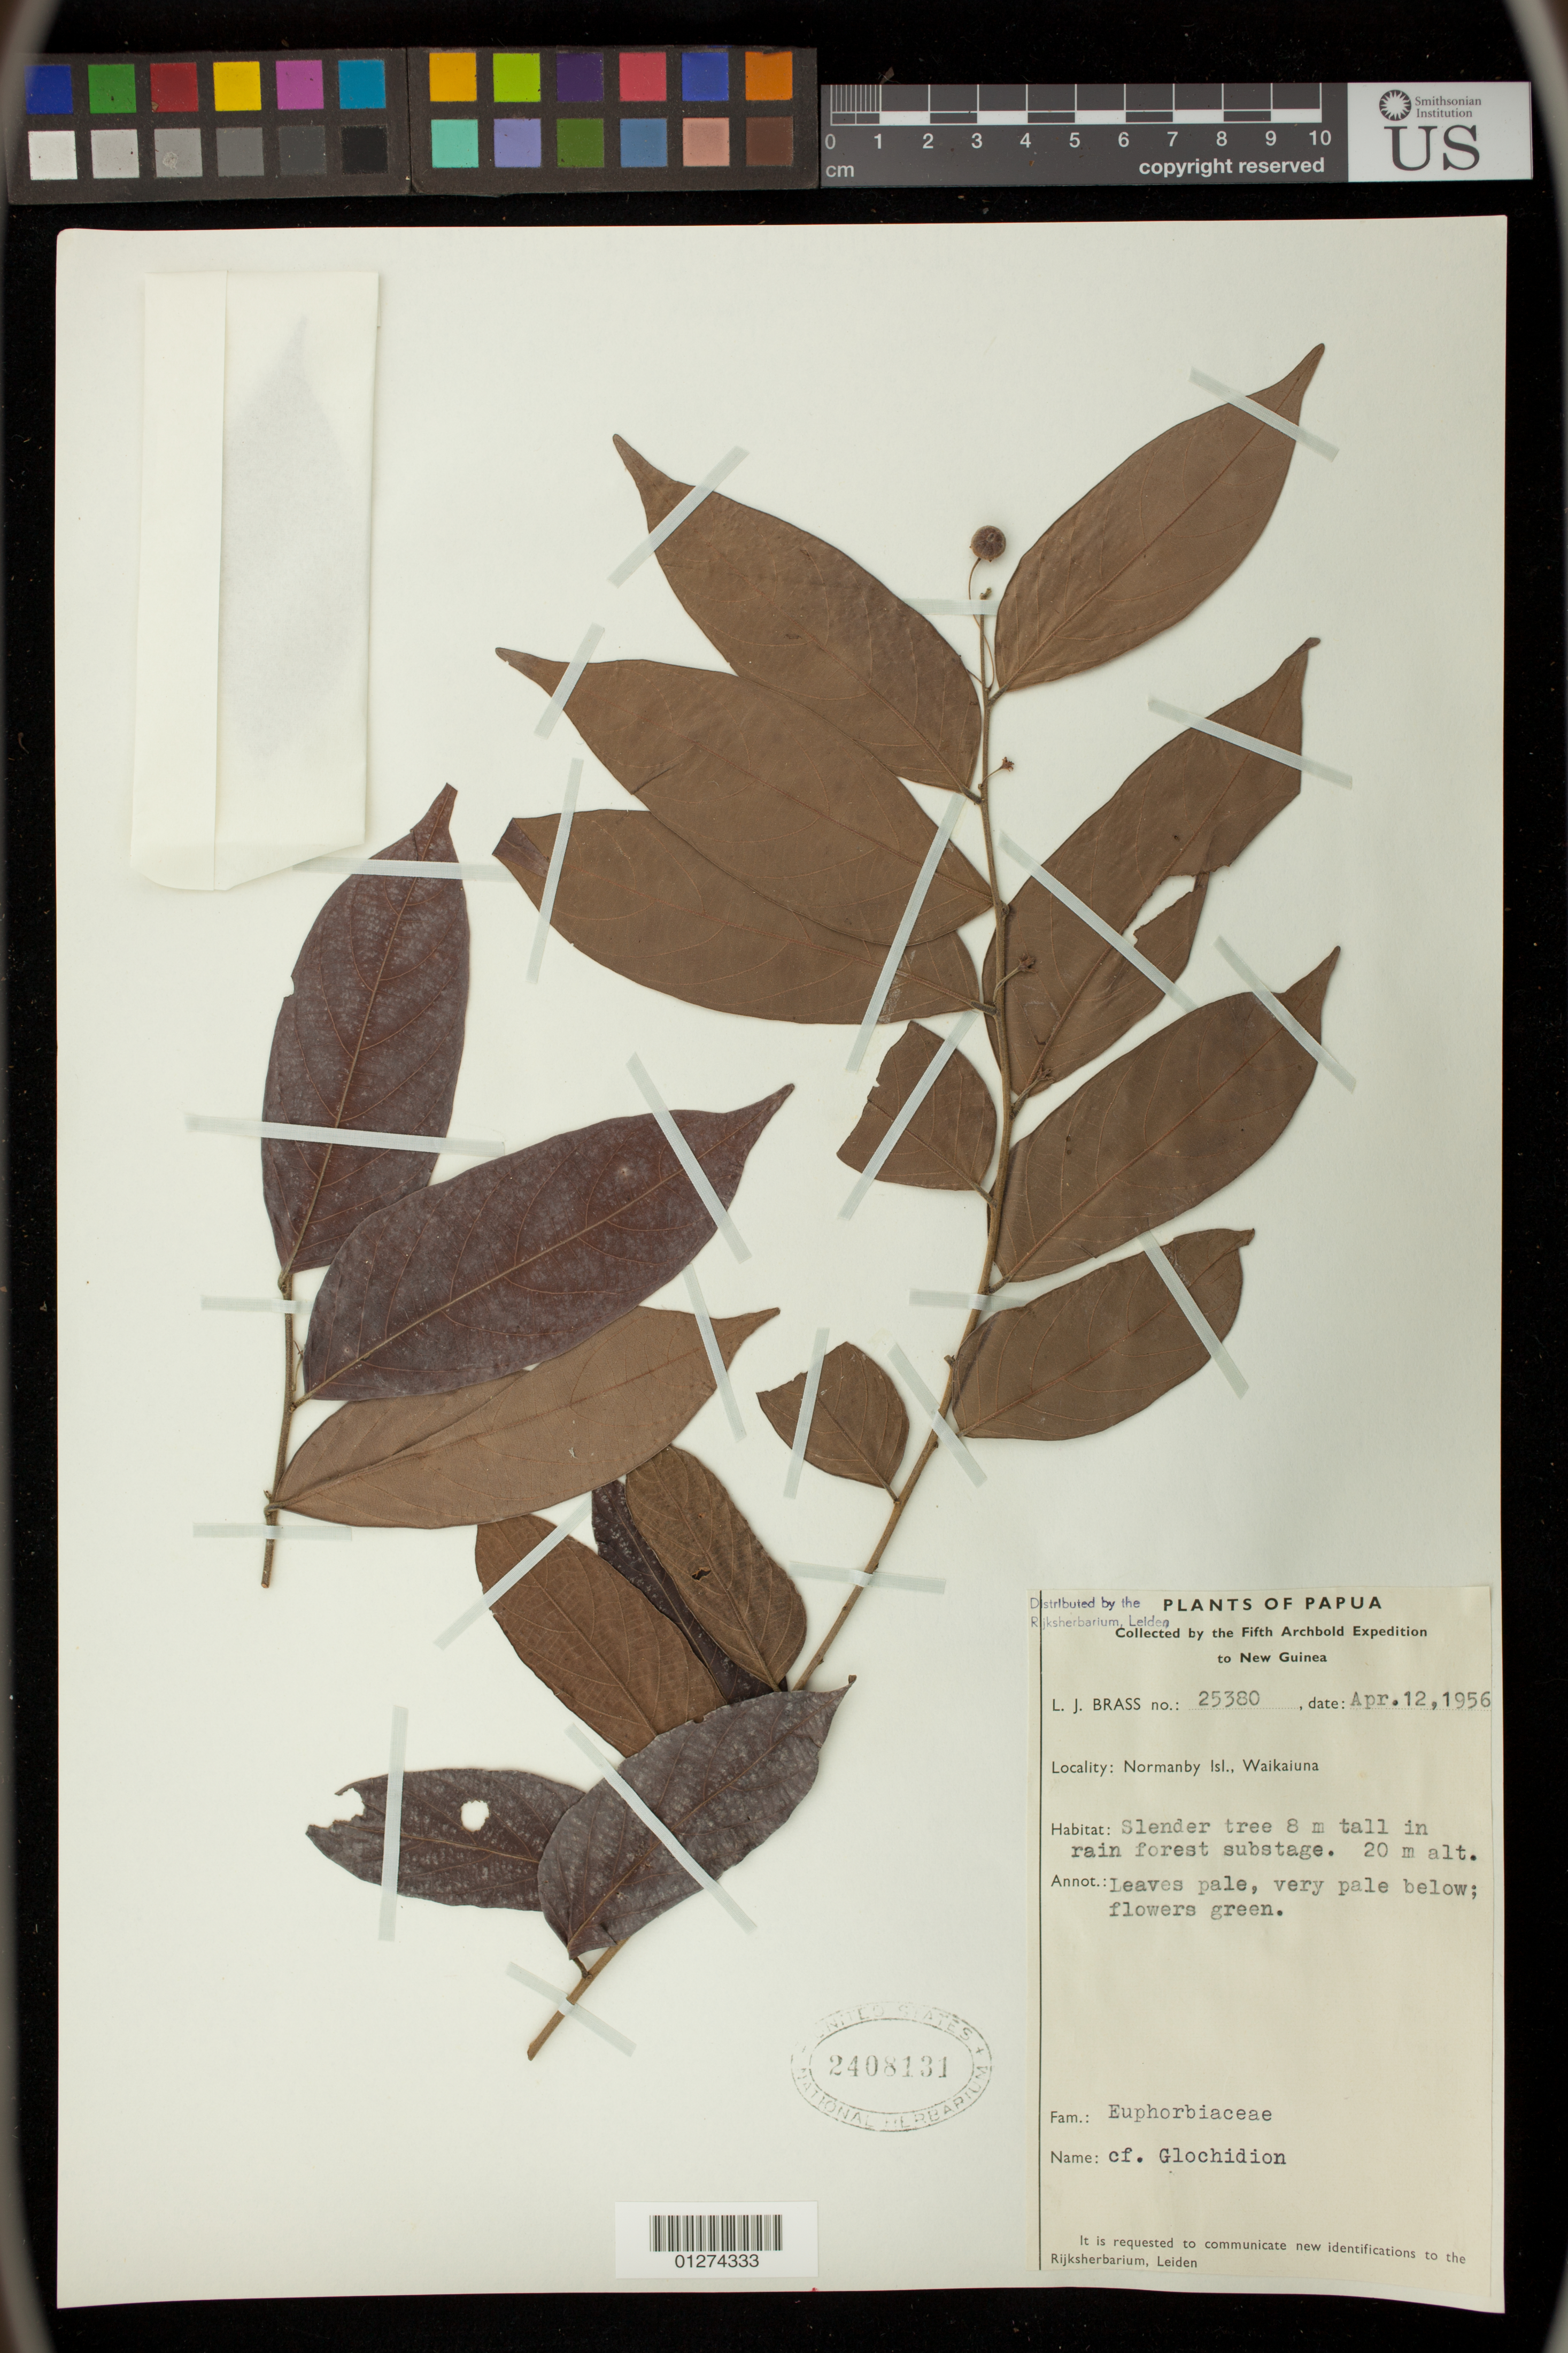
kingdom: Plantae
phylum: Tracheophyta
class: Magnoliopsida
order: Malpighiales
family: Phyllanthaceae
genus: Glochidion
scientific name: Glochidion sp.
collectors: L. J. Brass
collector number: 25380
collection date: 1956-04-12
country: Papua New Guinea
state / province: Milne Bay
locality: Normanby Isl. Waikaiuna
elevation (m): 20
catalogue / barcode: US 2408131